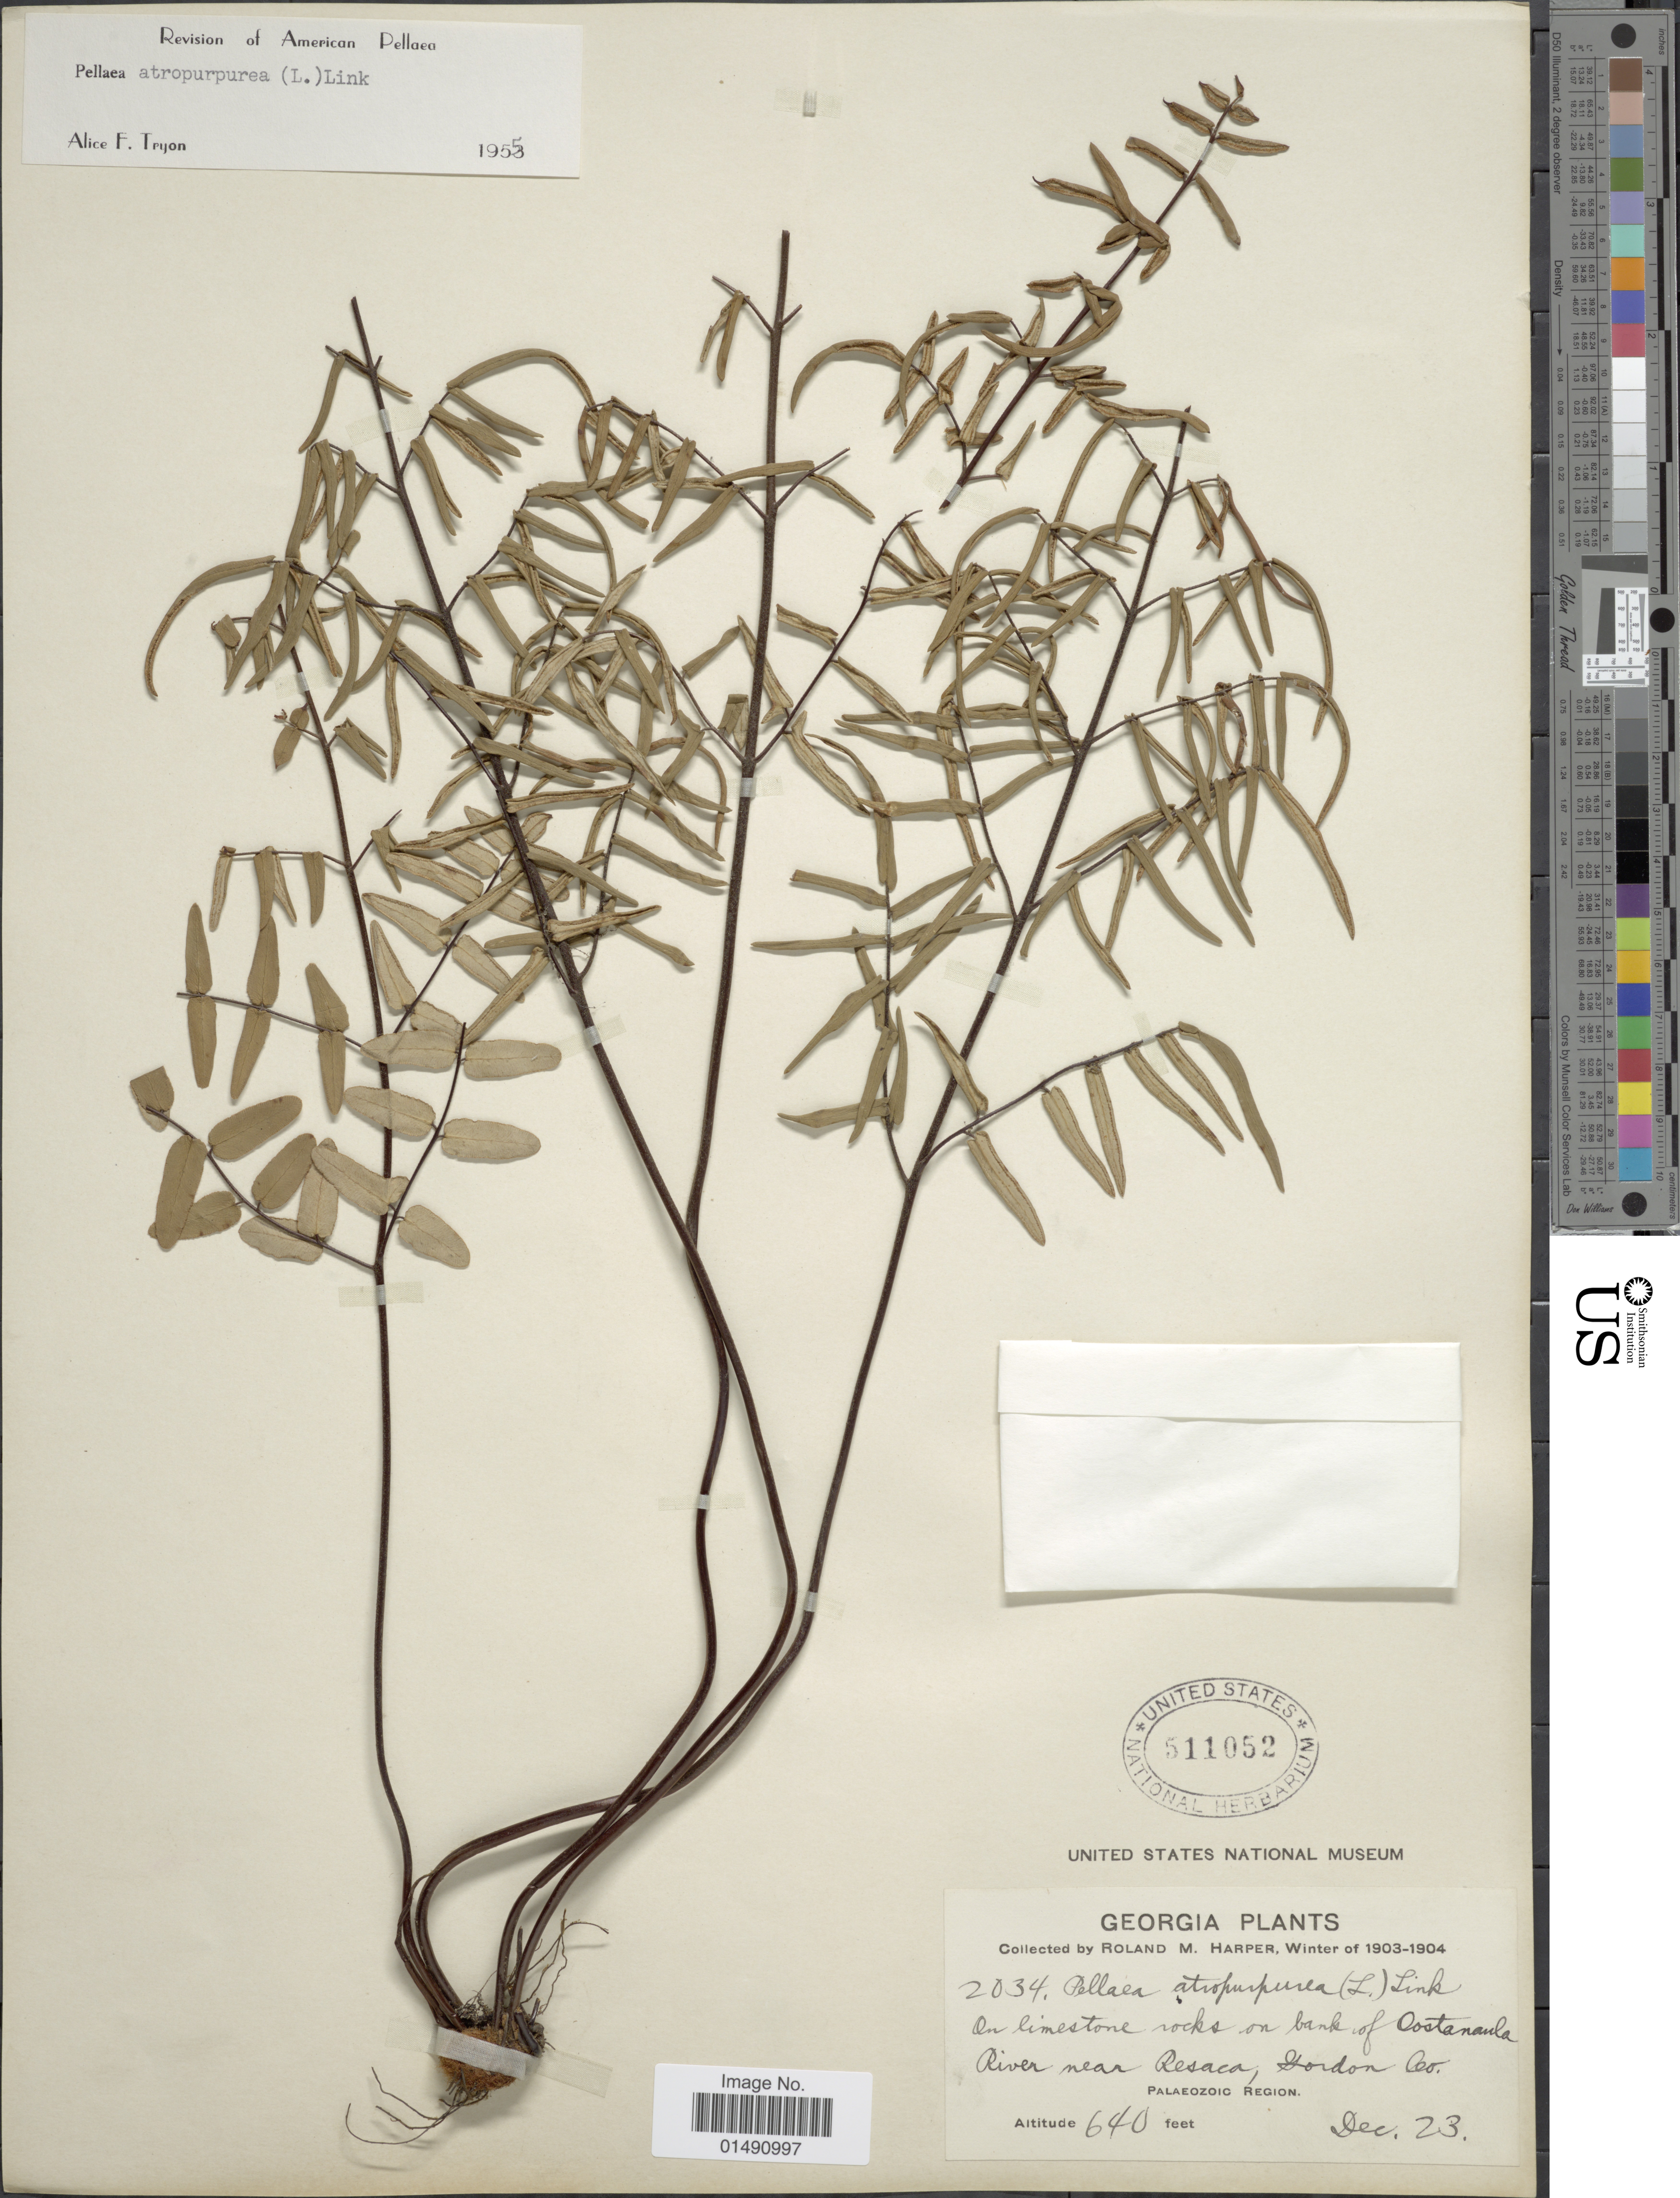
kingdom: Plantae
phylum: Tracheophyta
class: Polypodiopsida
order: Polypodiales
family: Pteridaceae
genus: Pellaea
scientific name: Pellaea atropurpurea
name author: (L.) Link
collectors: R. M. Harper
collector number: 2034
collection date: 1903-12-23/1904-12-23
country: United States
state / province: Georgia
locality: On limestone rocks on bank of Oastananla River near Resaca, Gordon Co, Palaeozoic Region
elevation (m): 195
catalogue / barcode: US 511052